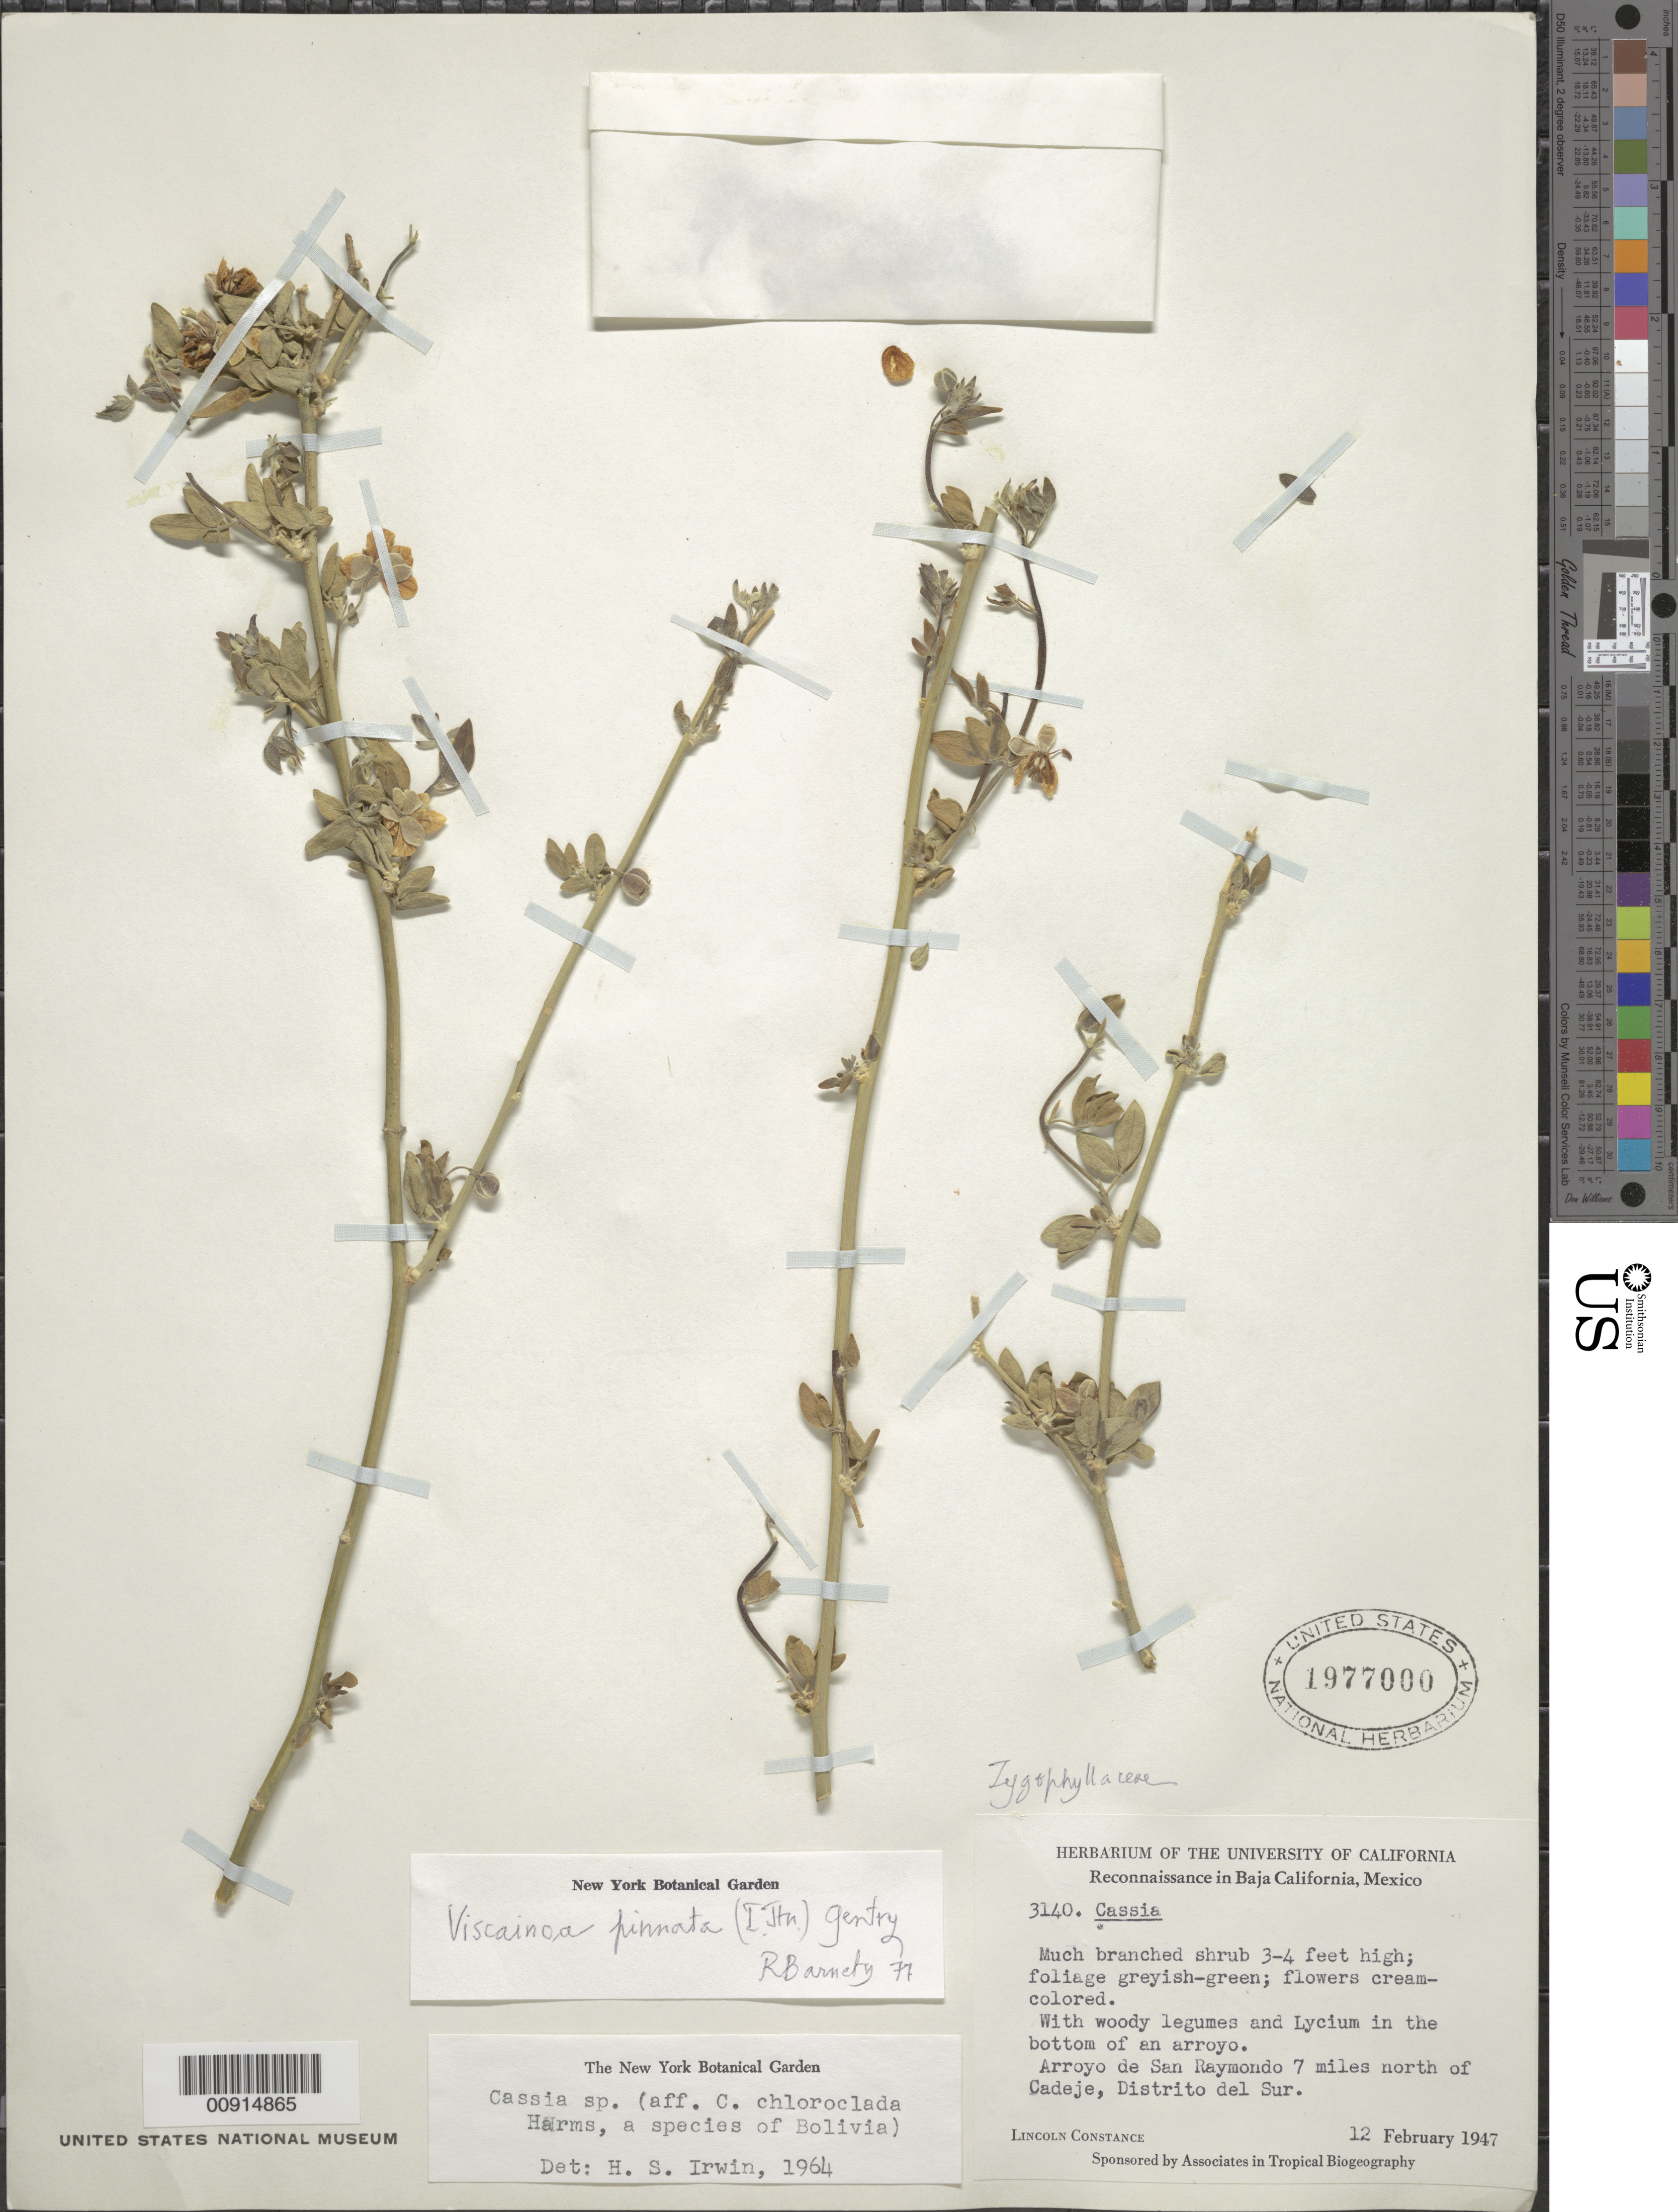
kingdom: Plantae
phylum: Tracheophyta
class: Magnoliopsida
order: Zygophyllales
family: Zygophyllaceae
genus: Viscainoa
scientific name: Viscainoa pinnata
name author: Gentry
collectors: L. Constance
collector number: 3140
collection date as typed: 12 Feb 1947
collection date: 1947-02-12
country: Mexico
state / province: Baja California Sur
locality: Arroyo de San Raymondo 7 miles north of Cadeje, Distrito Sur, Baja California.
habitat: With woody legumes and Lycium in bottom of an arroyo.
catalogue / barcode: US 1977000